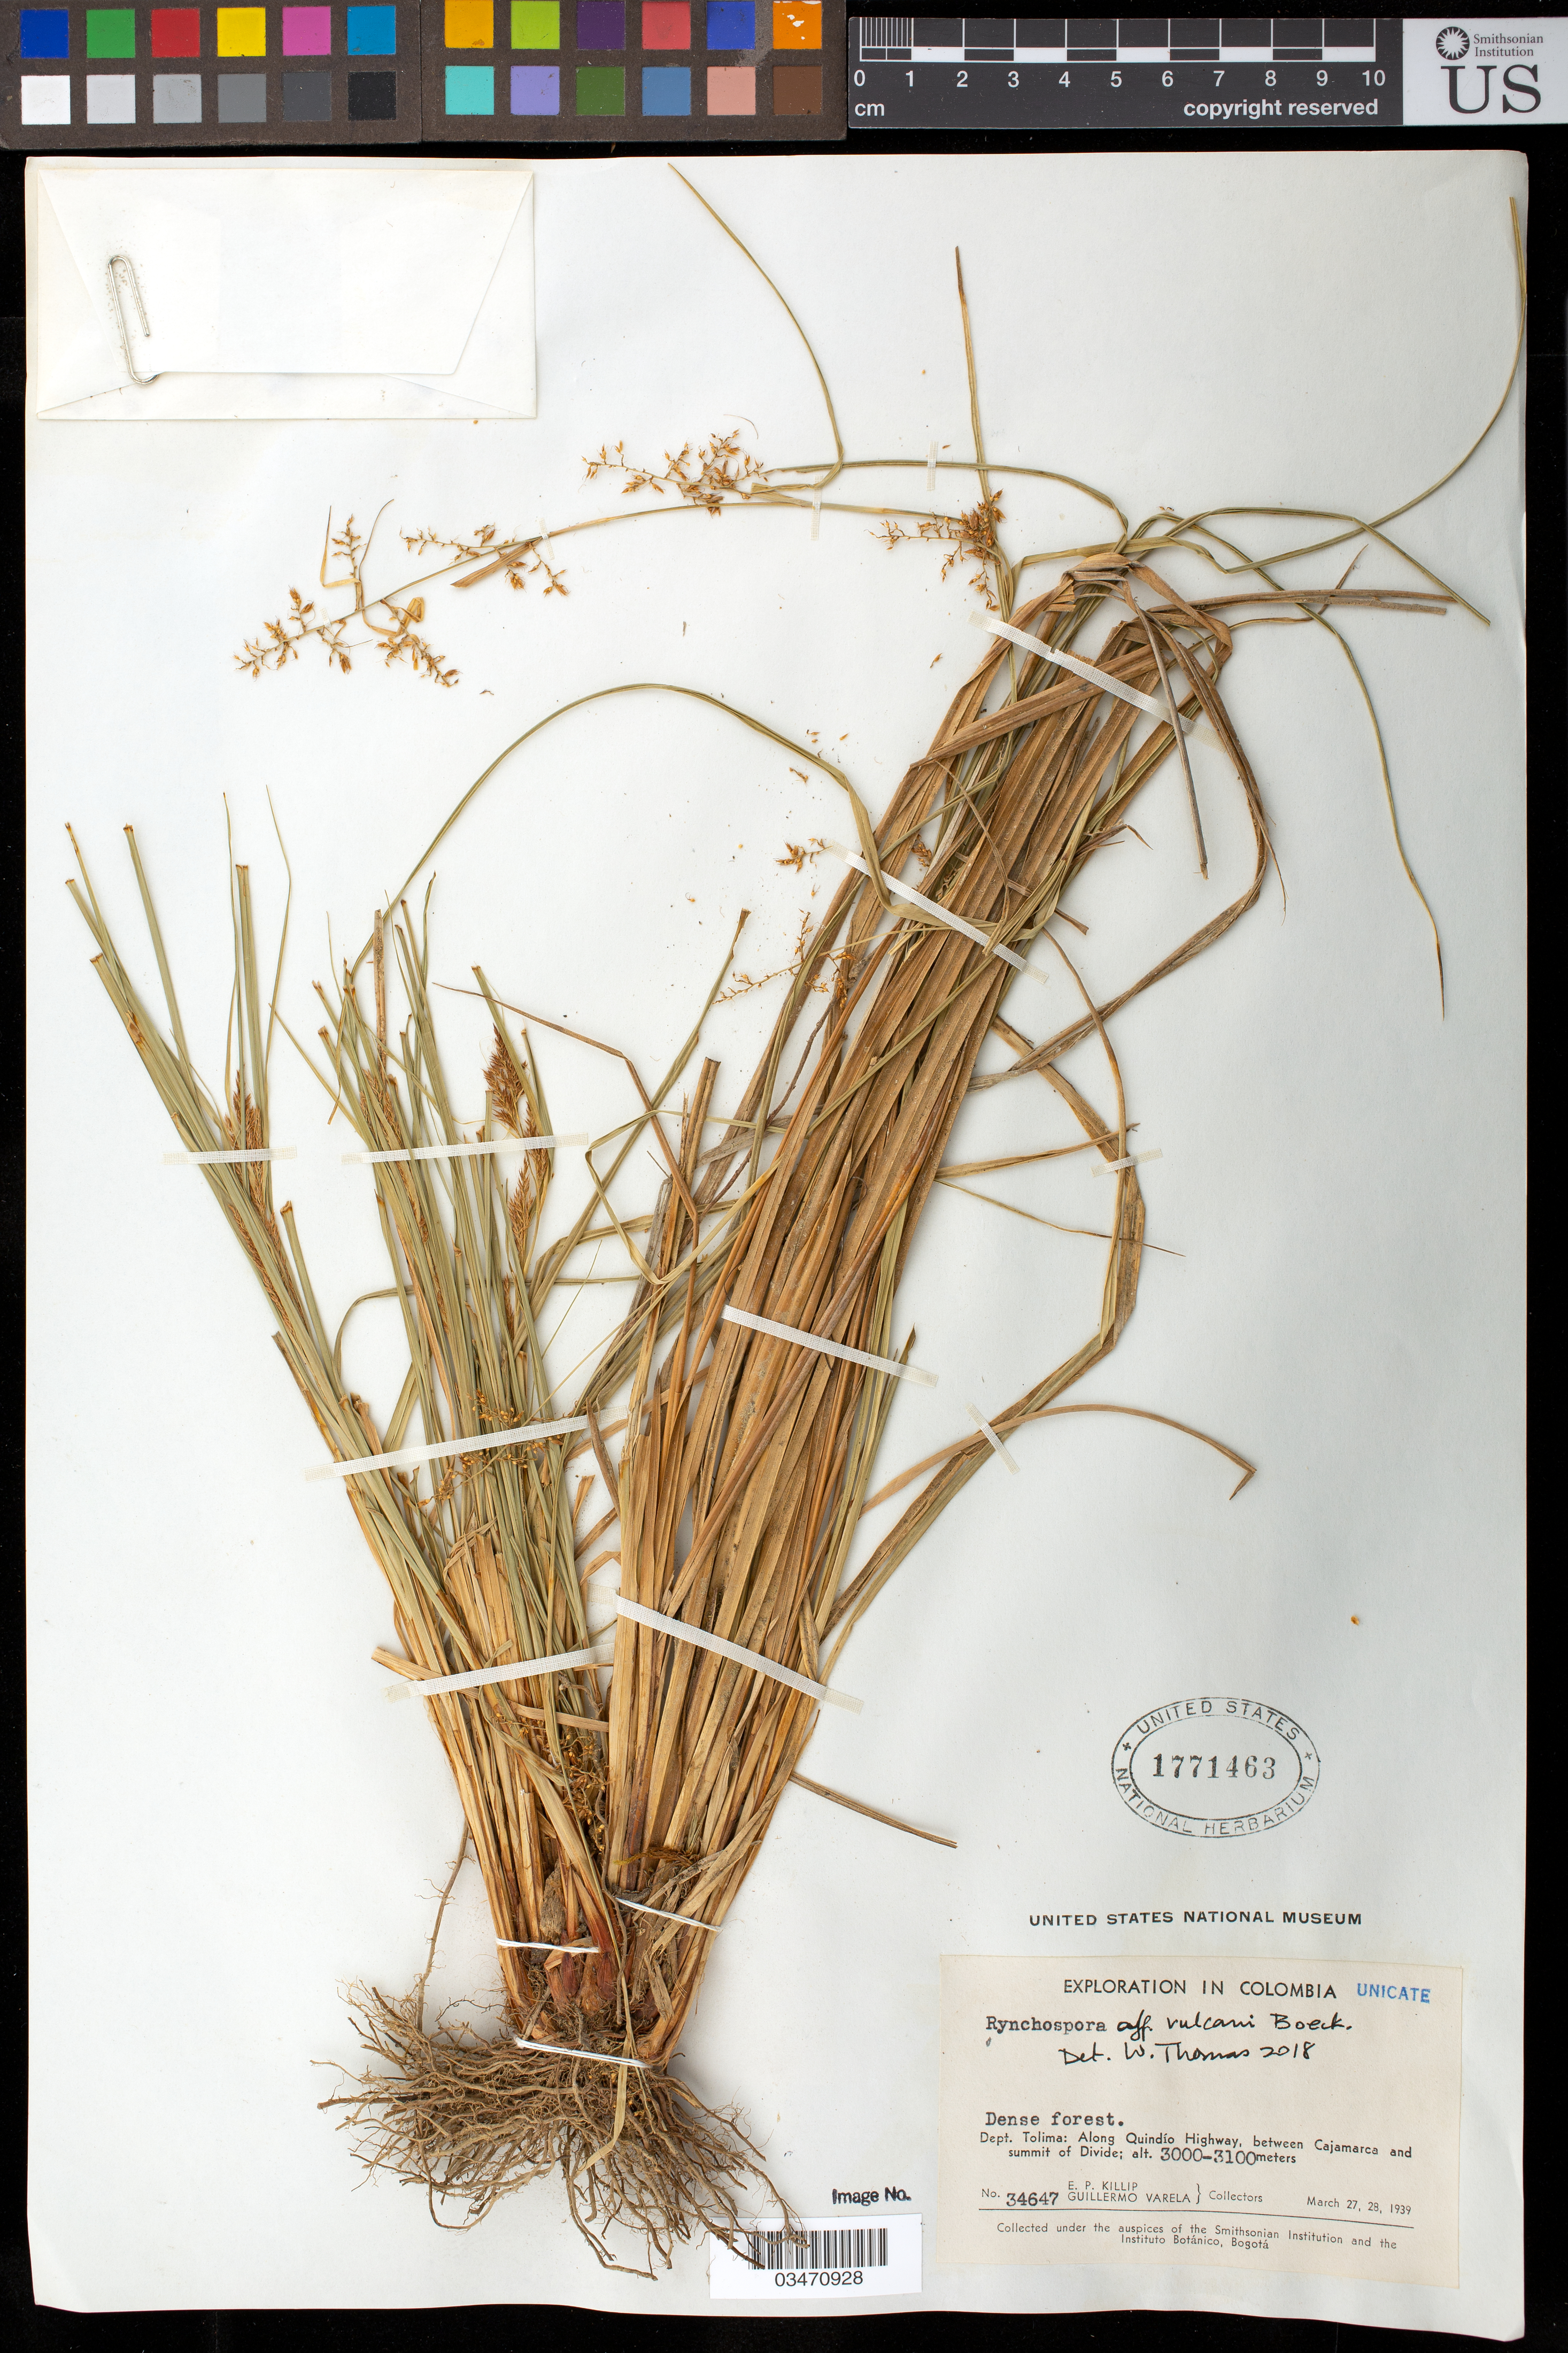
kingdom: Plantae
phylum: Tracheophyta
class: Liliopsida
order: Poales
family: Cyperaceae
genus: Rhynchospora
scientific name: Rhynchospora vulcani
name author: Boeckeler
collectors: E. P. Killip & G. Varela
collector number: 34647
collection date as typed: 27 Mar 1939 to 28 Mar 1939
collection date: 1939-03-27/1939-03-28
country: Colombia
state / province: Tolima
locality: Along Quindo Hwy between Cajamarca and summit of divide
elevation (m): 3000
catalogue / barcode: US 1771463